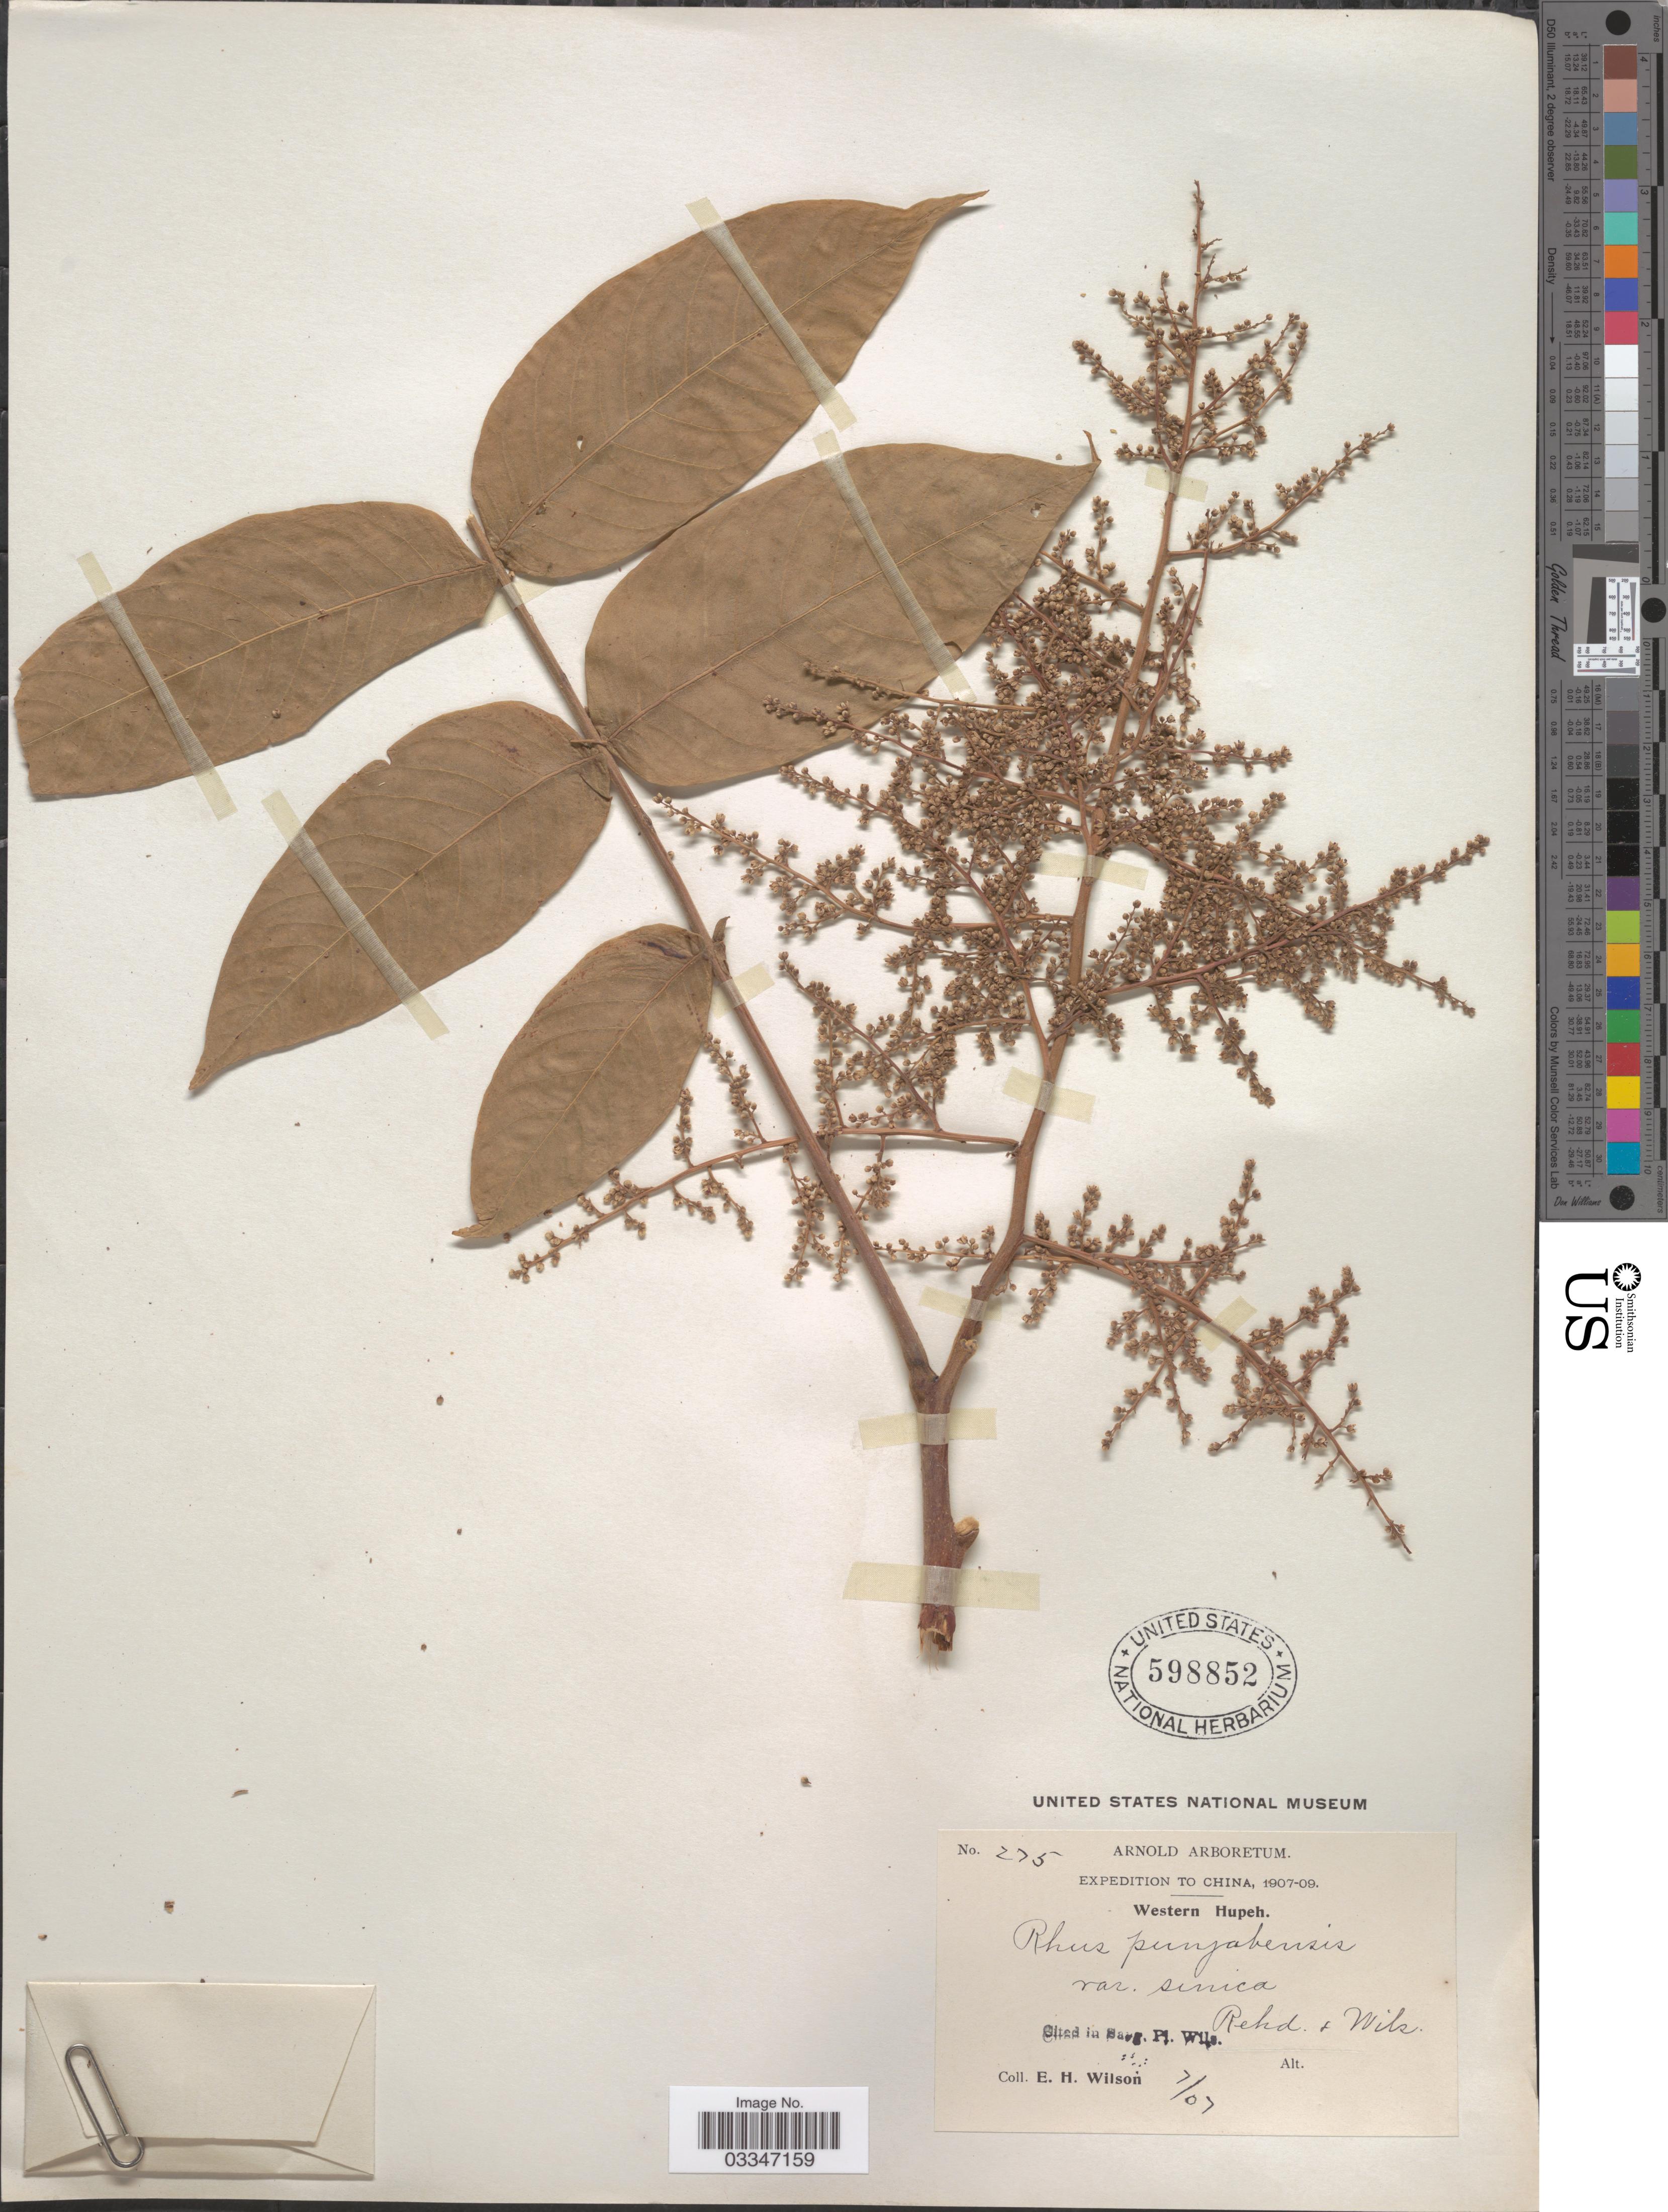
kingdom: Plantae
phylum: Tracheophyta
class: Magnoliopsida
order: Sapindales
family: Anacardiaceae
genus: Rhus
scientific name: Rhus punjabensis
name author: J. L. Stewart ex Brandis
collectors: E. Wilson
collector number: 275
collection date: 1907-07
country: China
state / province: Hubei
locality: Western Hupeh.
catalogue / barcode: US 598852